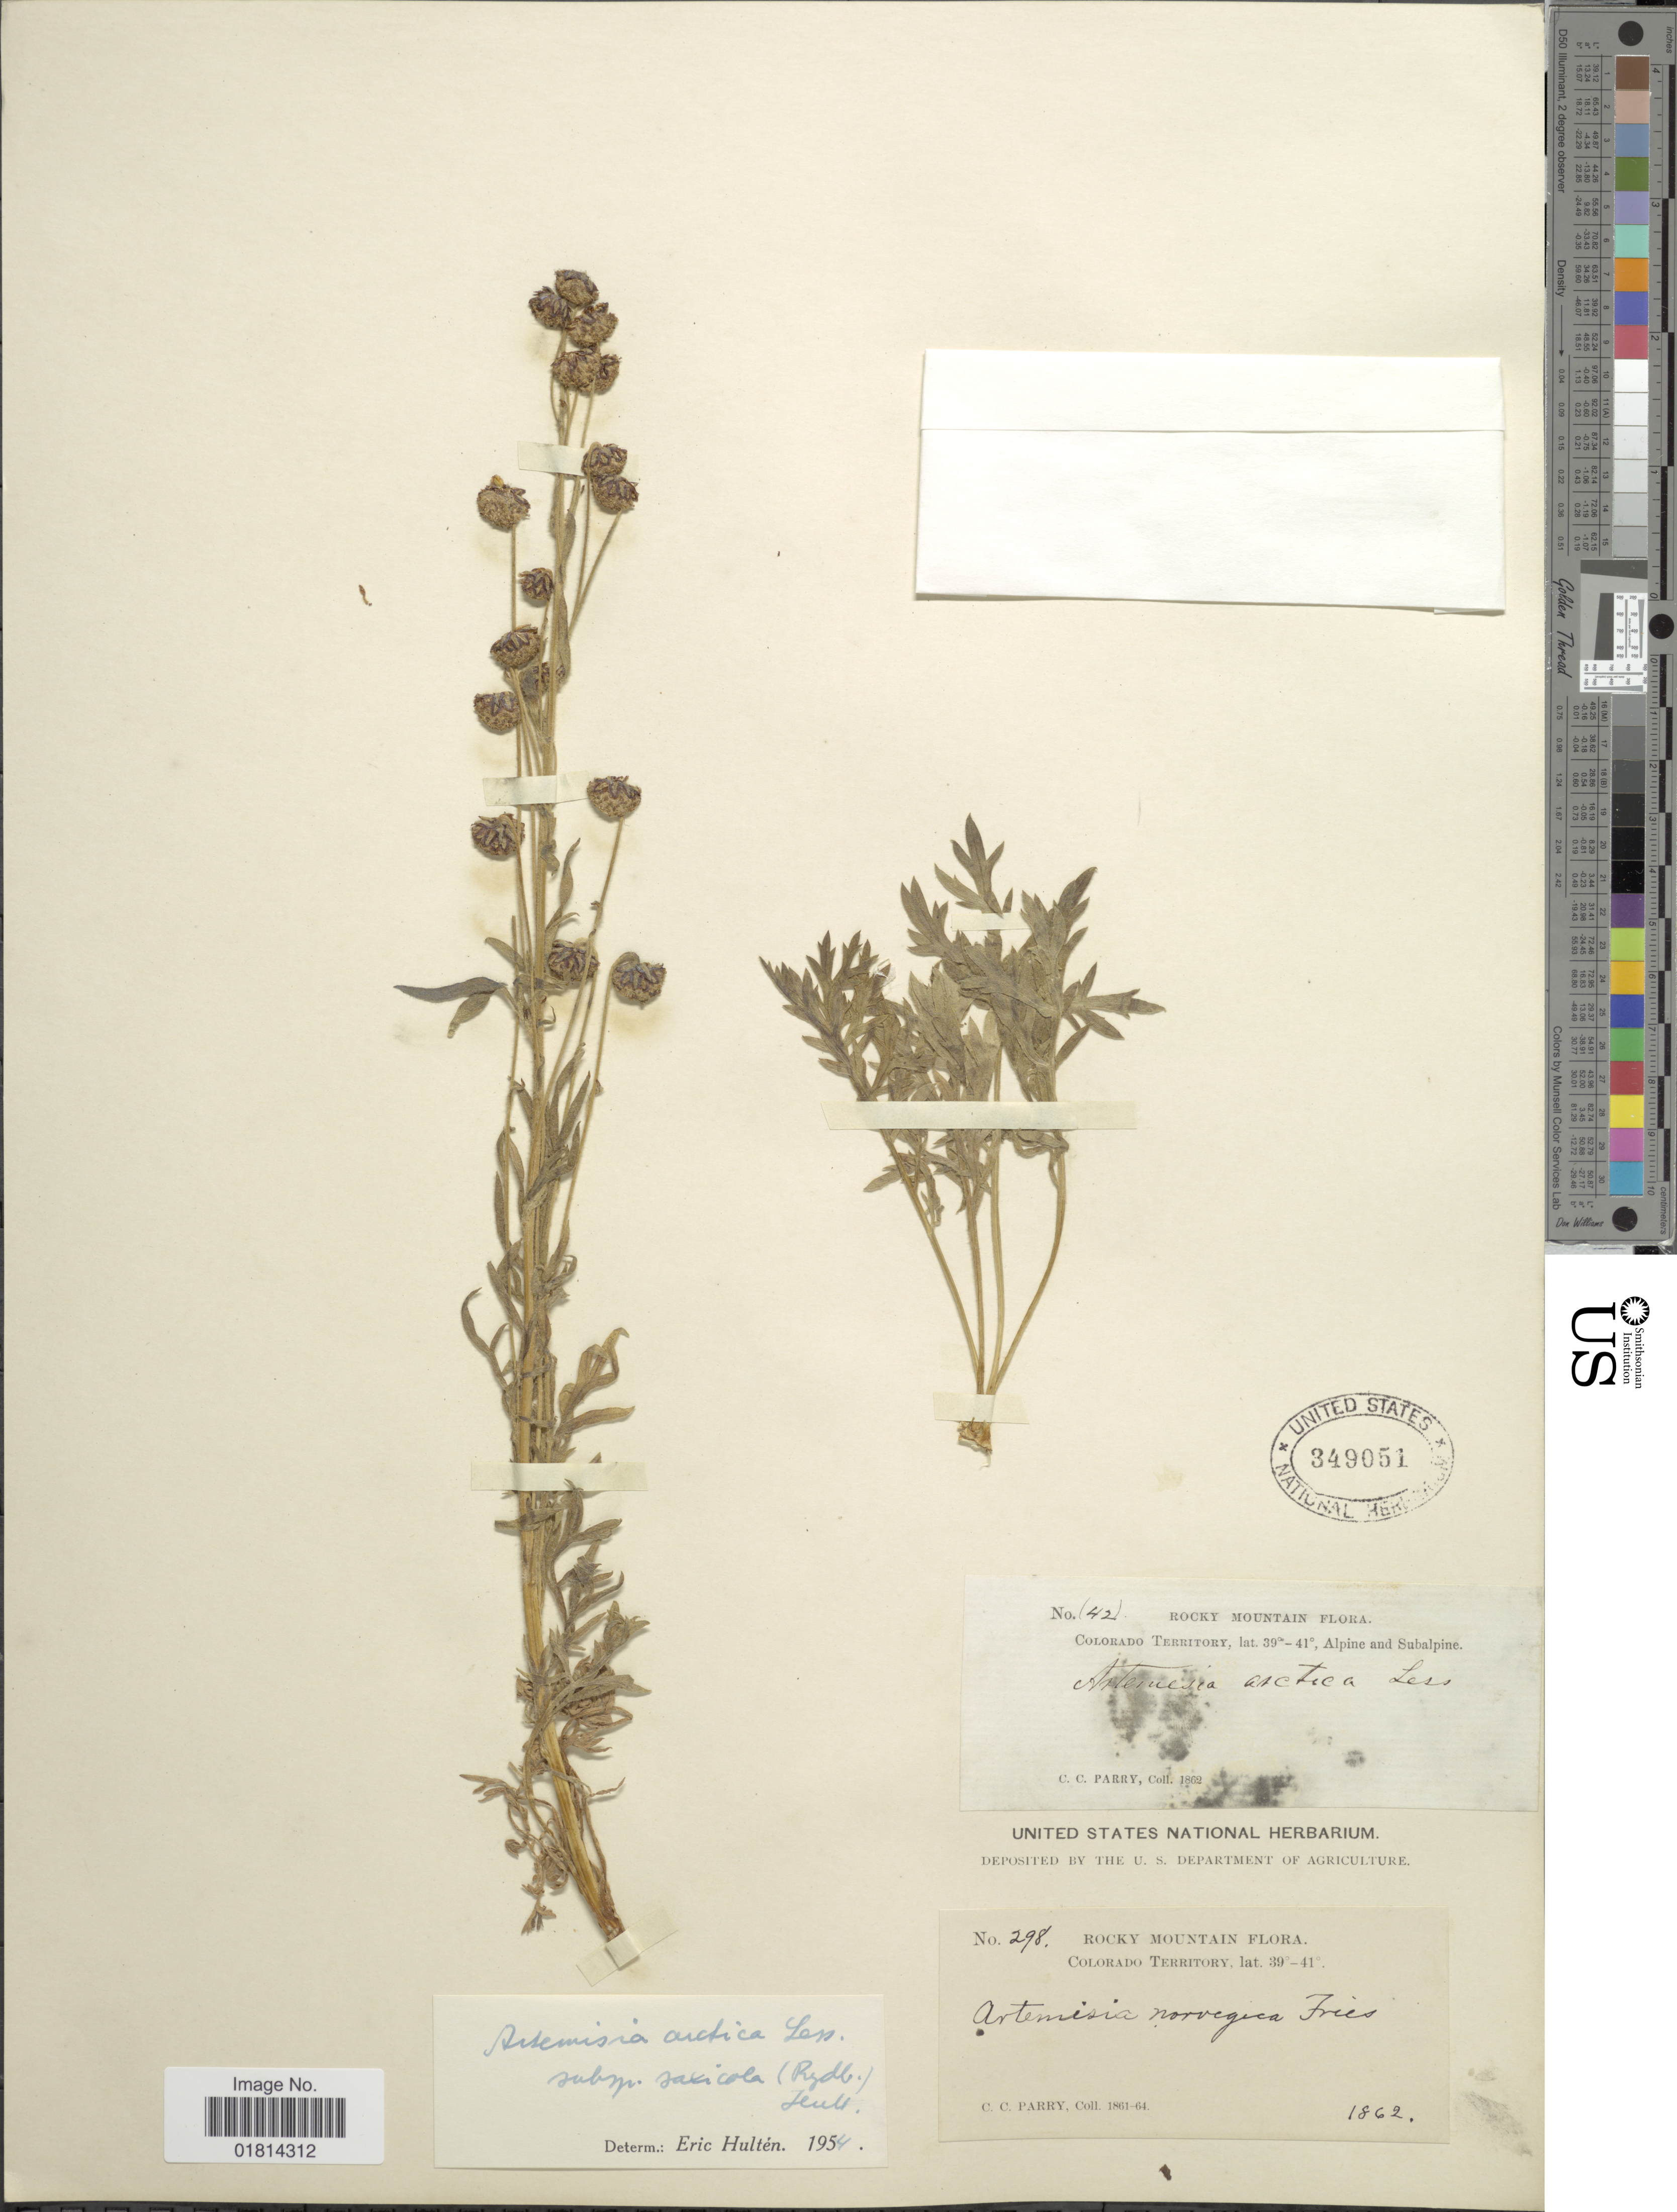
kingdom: Plantae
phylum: Tracheophyta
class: Magnoliopsida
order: Asterales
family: Asteraceae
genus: Artemisia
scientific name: Artemisia arctica subsp. saxicola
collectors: C. C. Parry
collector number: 298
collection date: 1862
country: United States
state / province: Colorado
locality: Rocky Mountain. Colorado Territory.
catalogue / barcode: US 349051